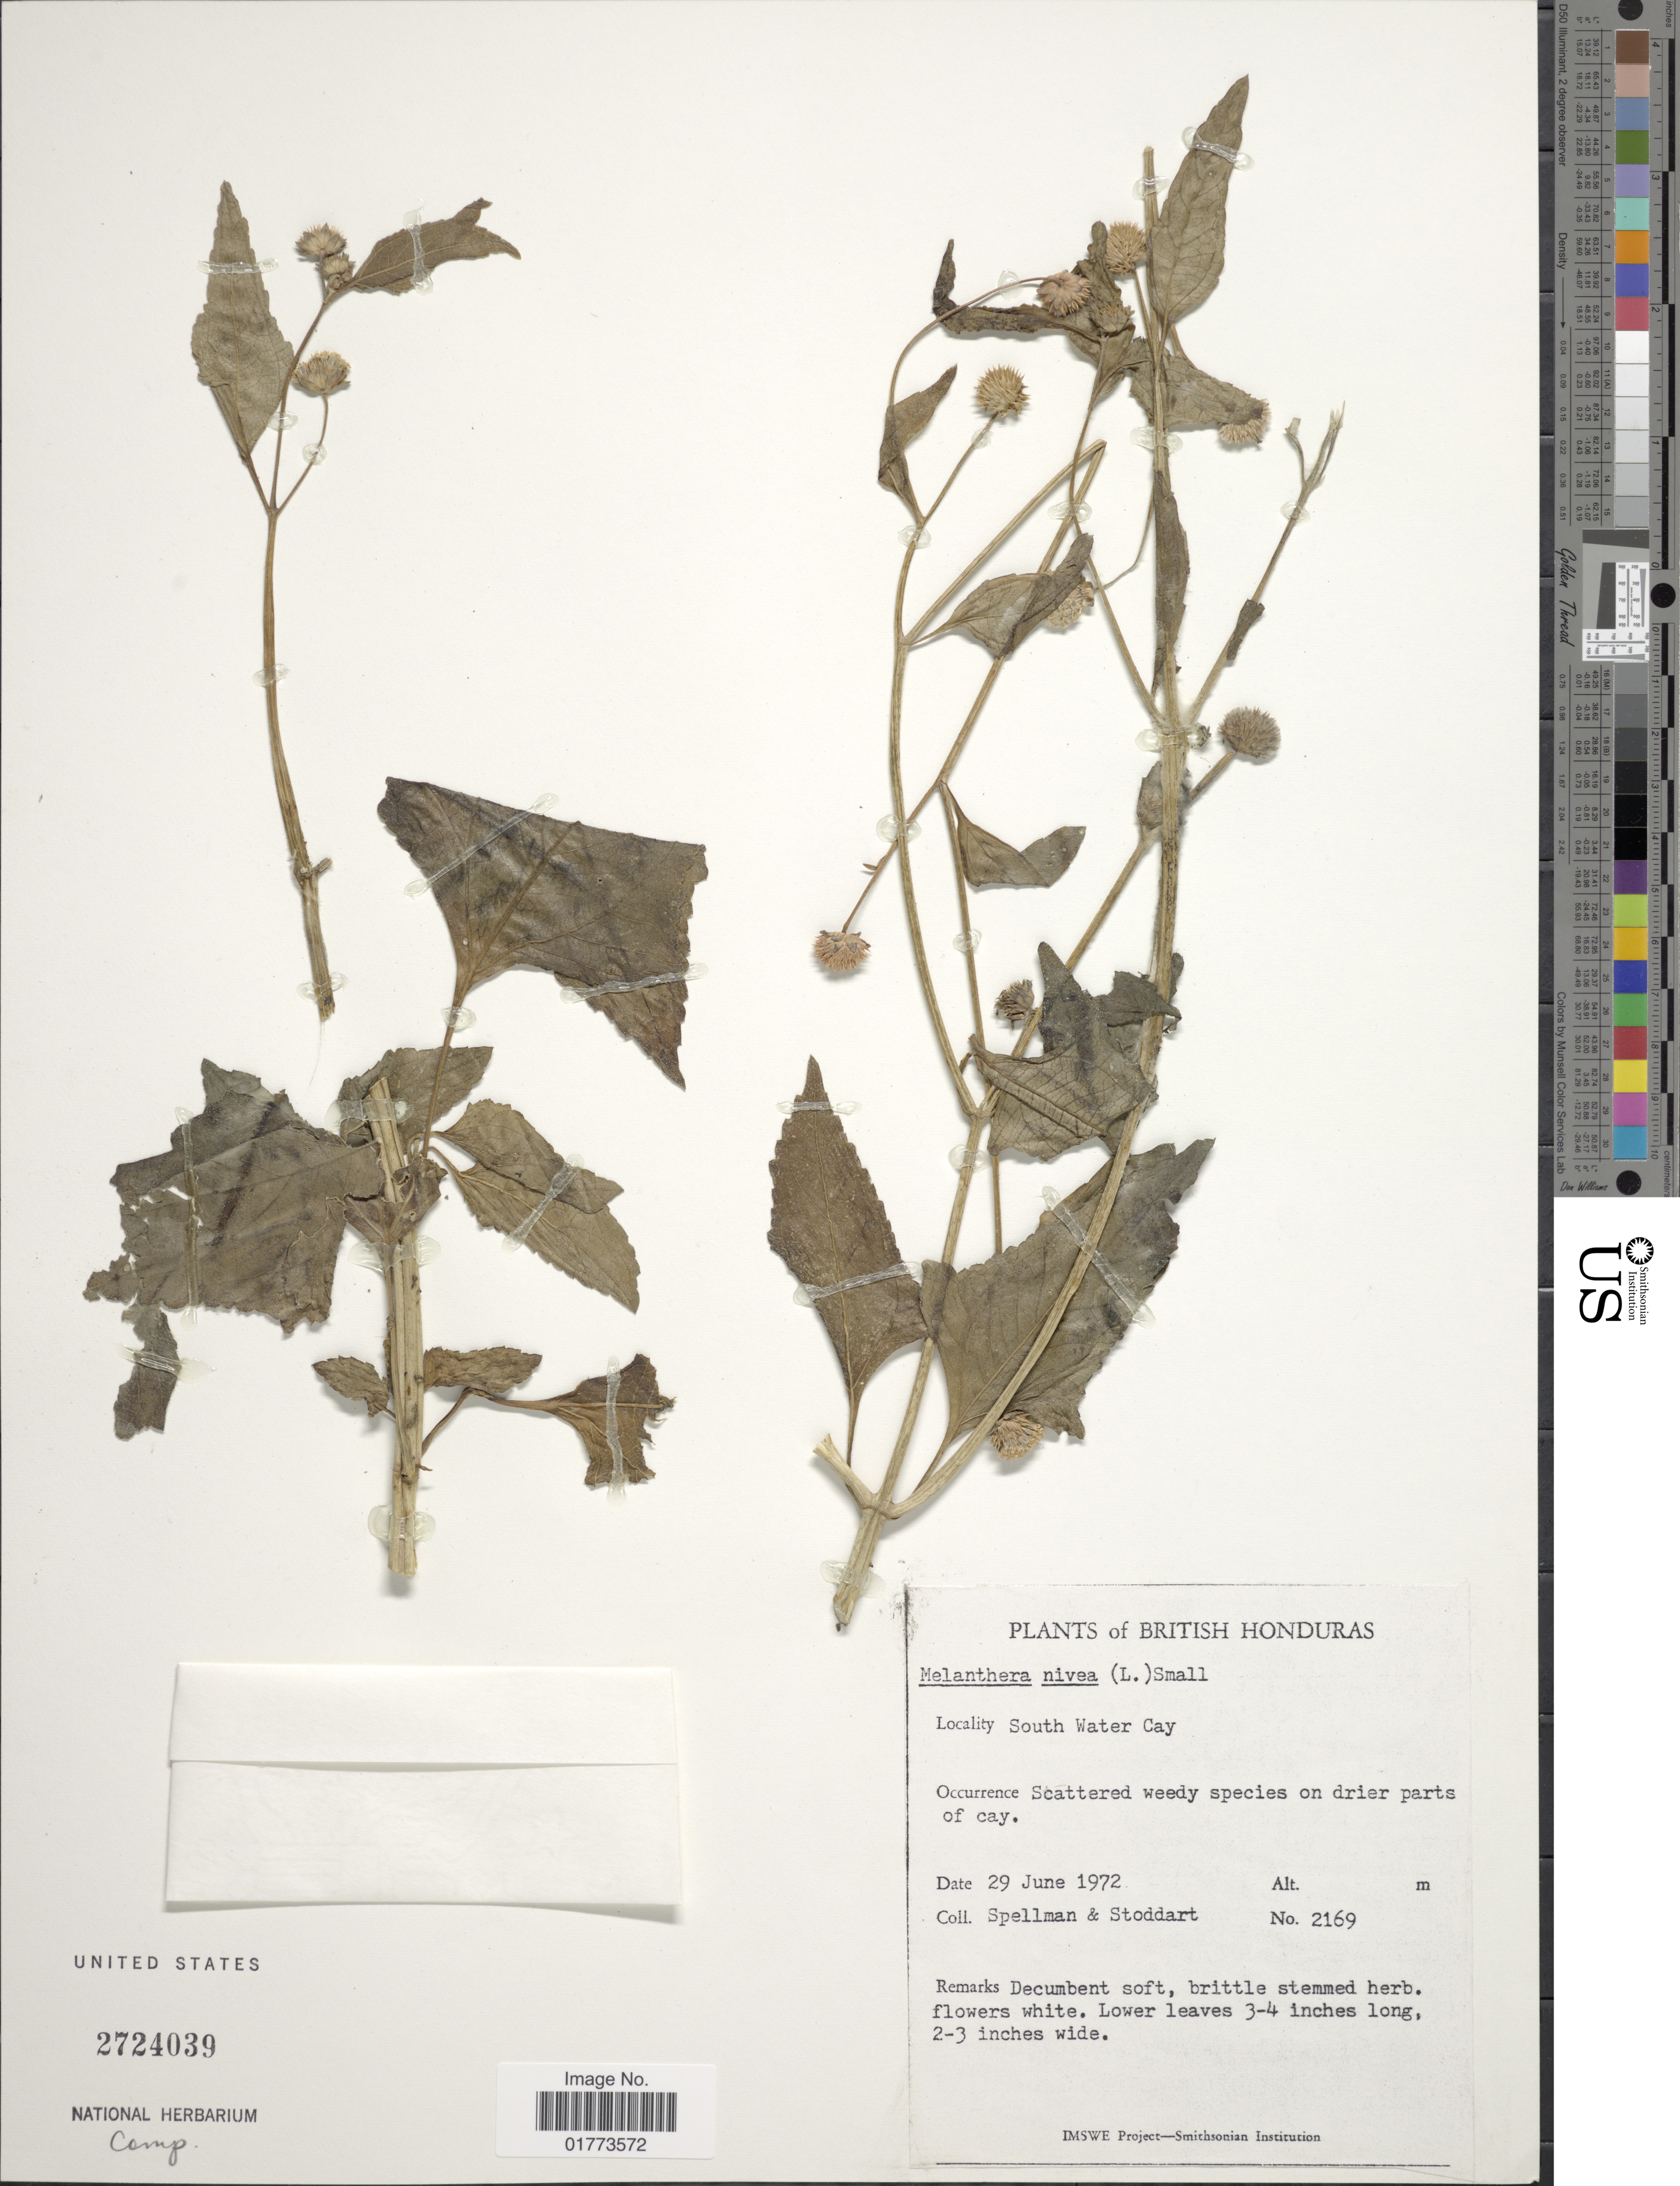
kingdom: Plantae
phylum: Tracheophyta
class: Magnoliopsida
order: Asterales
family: Asteraceae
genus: Melanthera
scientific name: Melanthera nivea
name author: (L.) Small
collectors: Spellman, -- & -. Stoddart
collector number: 2169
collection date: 1972-06-29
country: Belize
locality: British Honduras, South Water Cay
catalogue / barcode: US 2724039